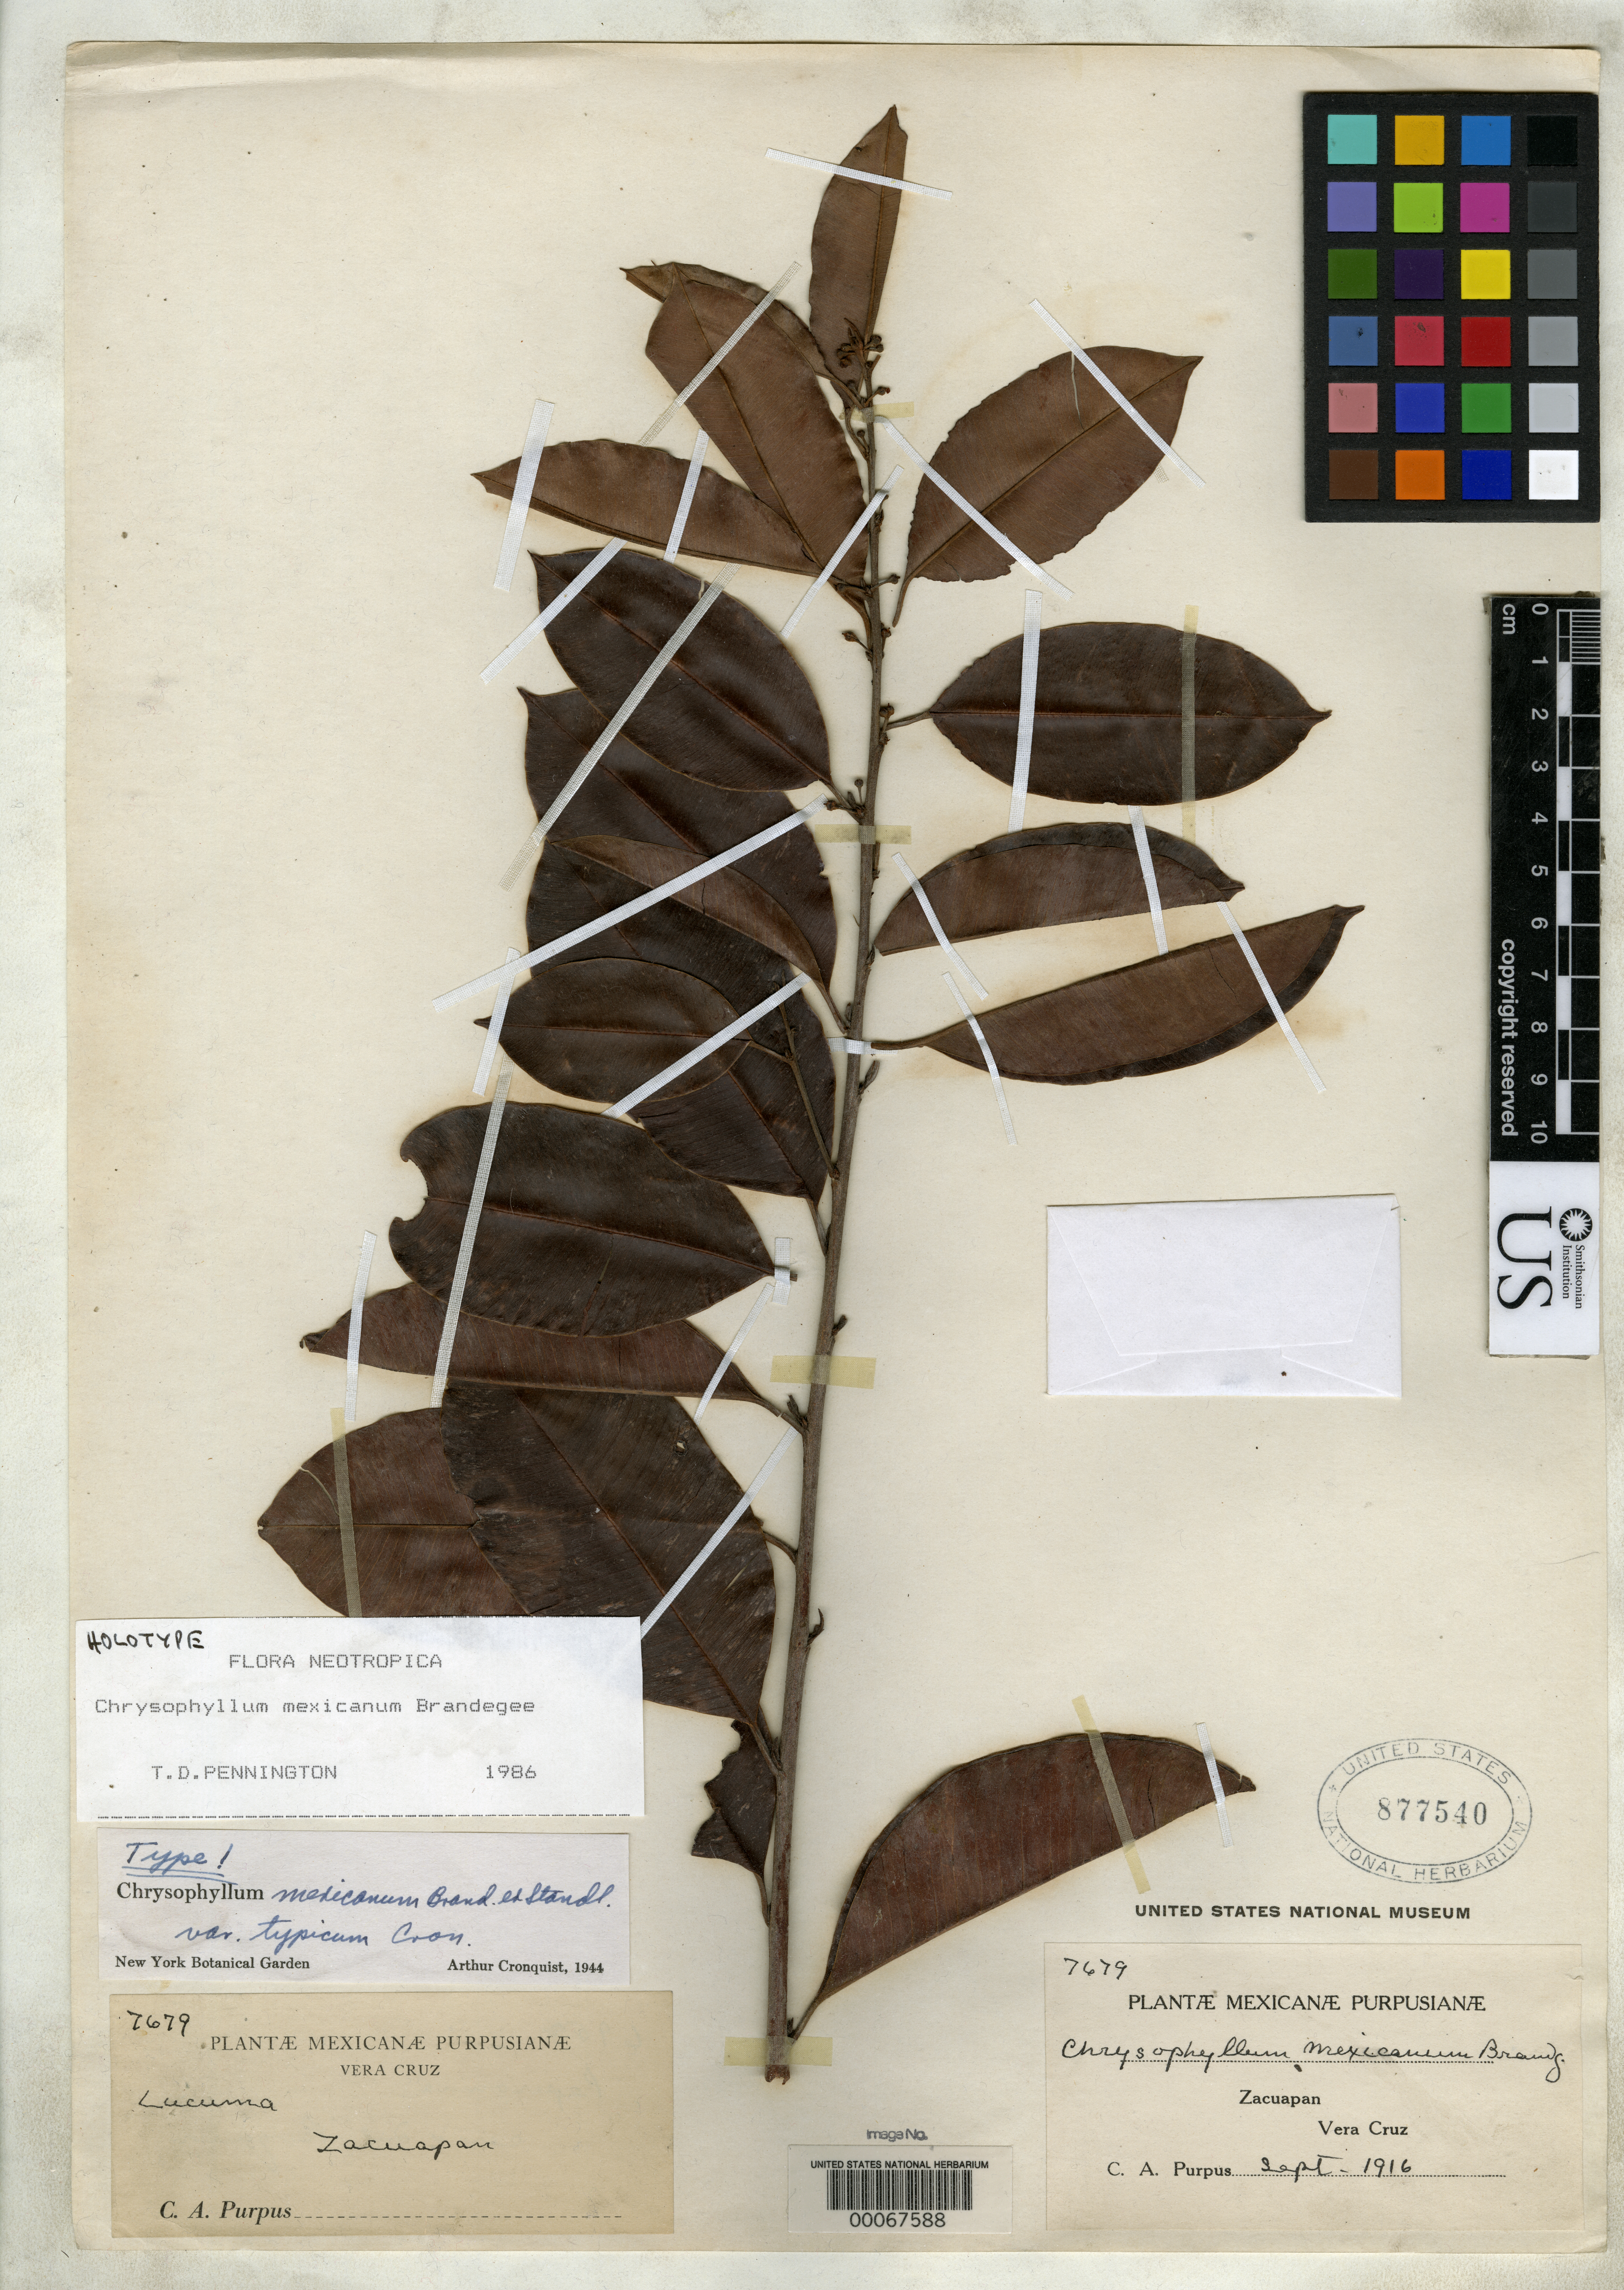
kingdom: Plantae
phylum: Tracheophyta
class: Magnoliopsida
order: Ericales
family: Sapotaceae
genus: Chrysophyllum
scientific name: Chrysophyllum mexicanum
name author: Brandegee ex Standl.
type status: Holotype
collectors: C. A. Purpus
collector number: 7679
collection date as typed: Sep 1916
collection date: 1916-09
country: Mexico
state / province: Veracruz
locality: Zacuapan.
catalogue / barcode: US 877540